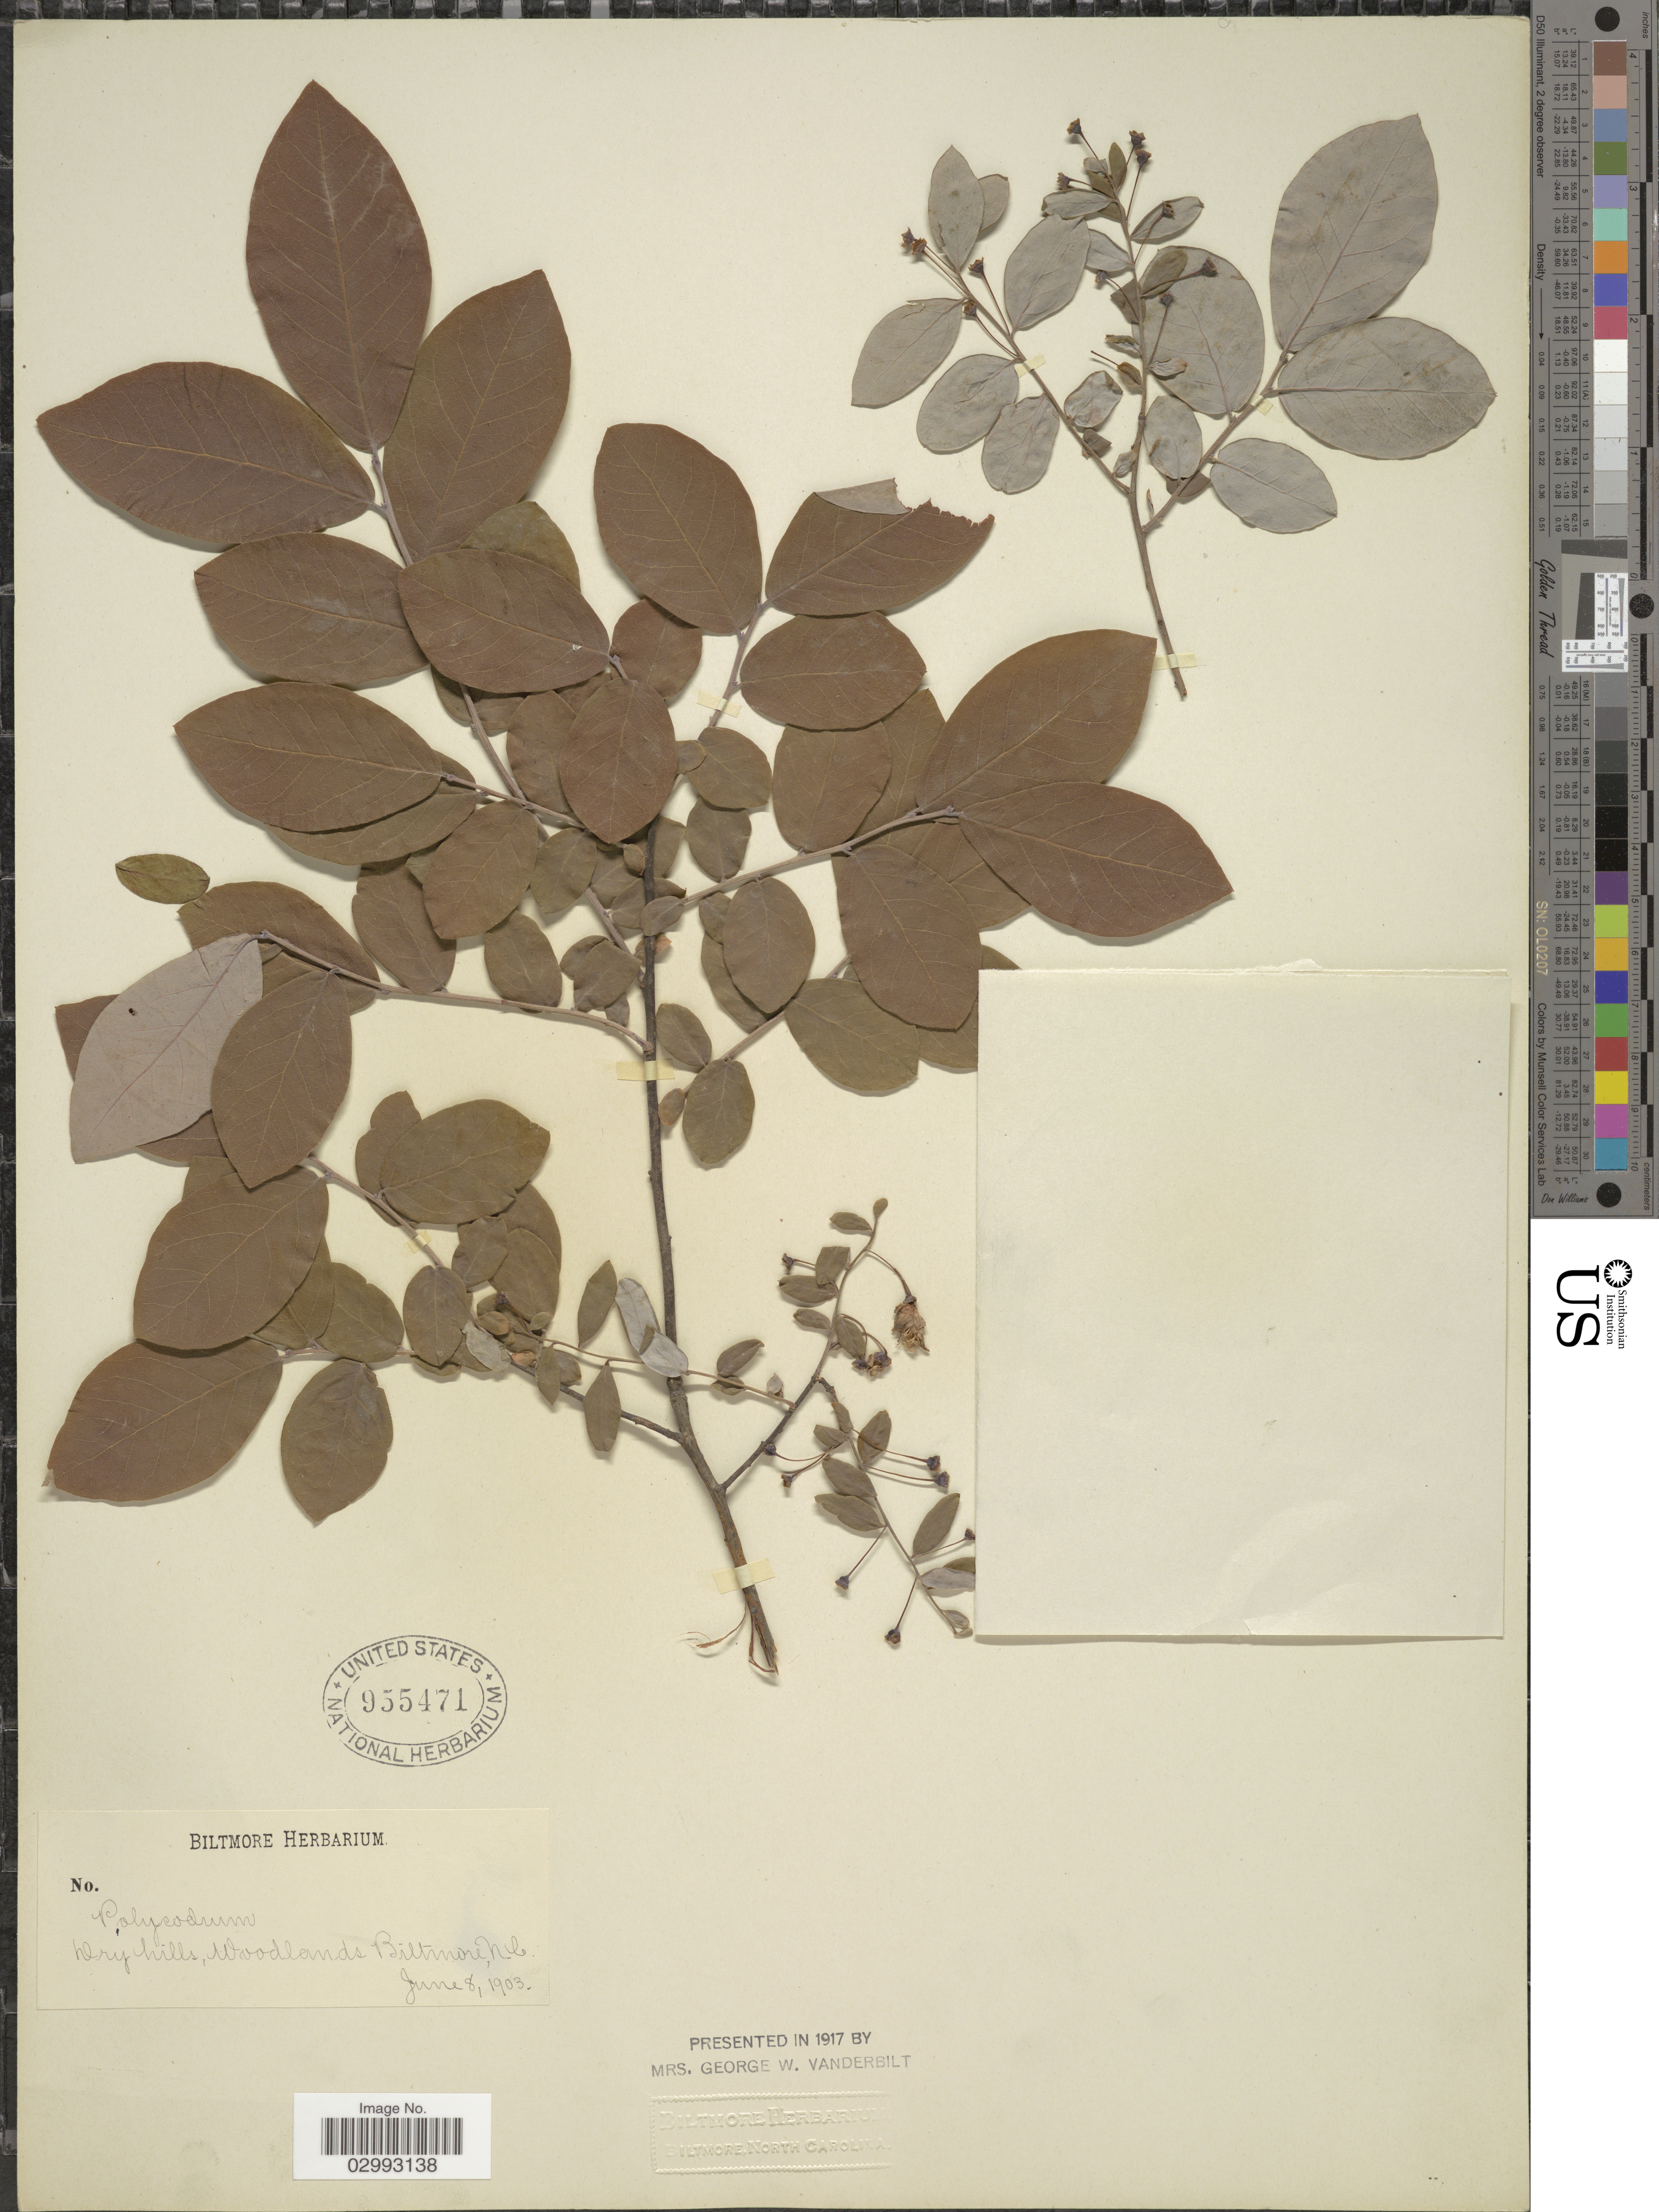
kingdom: Plantae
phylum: Tracheophyta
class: Magnoliopsida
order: Ericales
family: Ericaceae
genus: Polycodium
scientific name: Polycodium candicans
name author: (C. Mohr) Small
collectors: ex herb. Biltmore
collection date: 1903-06-08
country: United States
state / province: North Carolina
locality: Woodlands Biltmore, N.C.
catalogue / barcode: US 955471